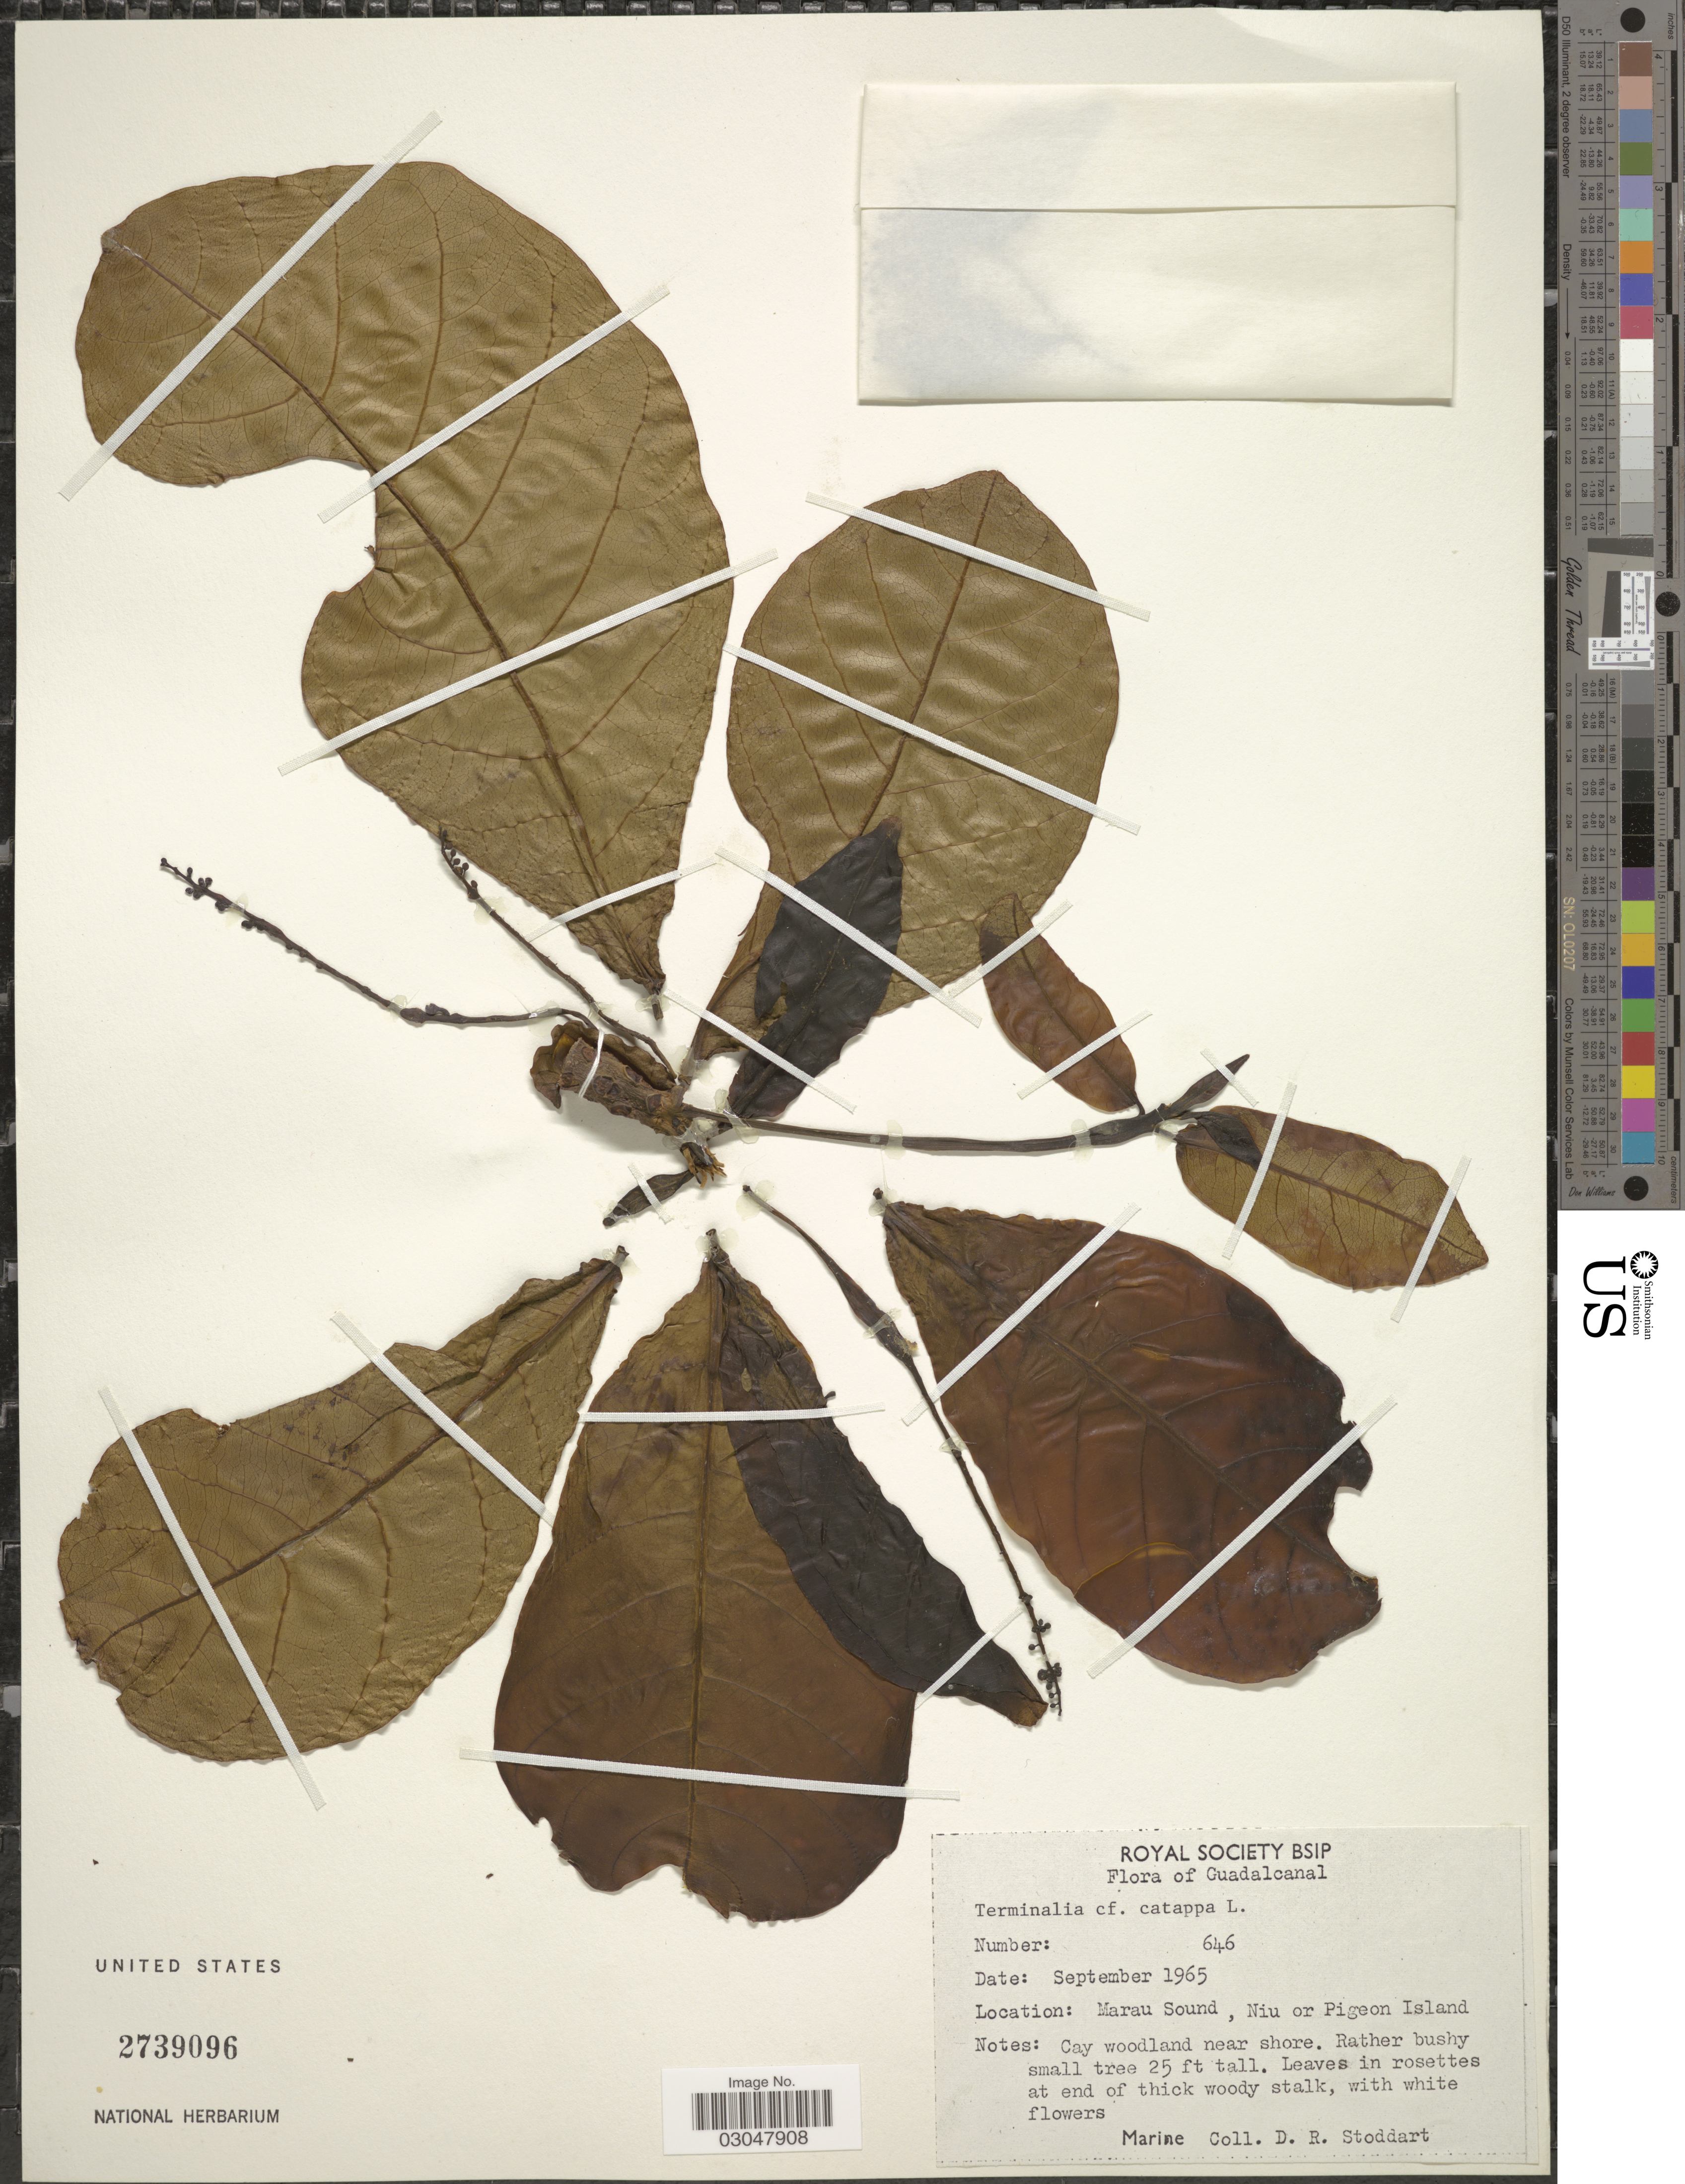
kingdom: Plantae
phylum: Tracheophyta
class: Magnoliopsida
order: Myrtales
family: Combretaceae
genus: Terminalia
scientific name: Terminalia catappa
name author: L.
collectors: D. R. Stoddart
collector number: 646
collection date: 1965-09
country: Solomon Islands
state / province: Solomon Islands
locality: Guadalcanal. Marau Sound, Niu or Pigeon Island.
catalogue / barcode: US 2739096